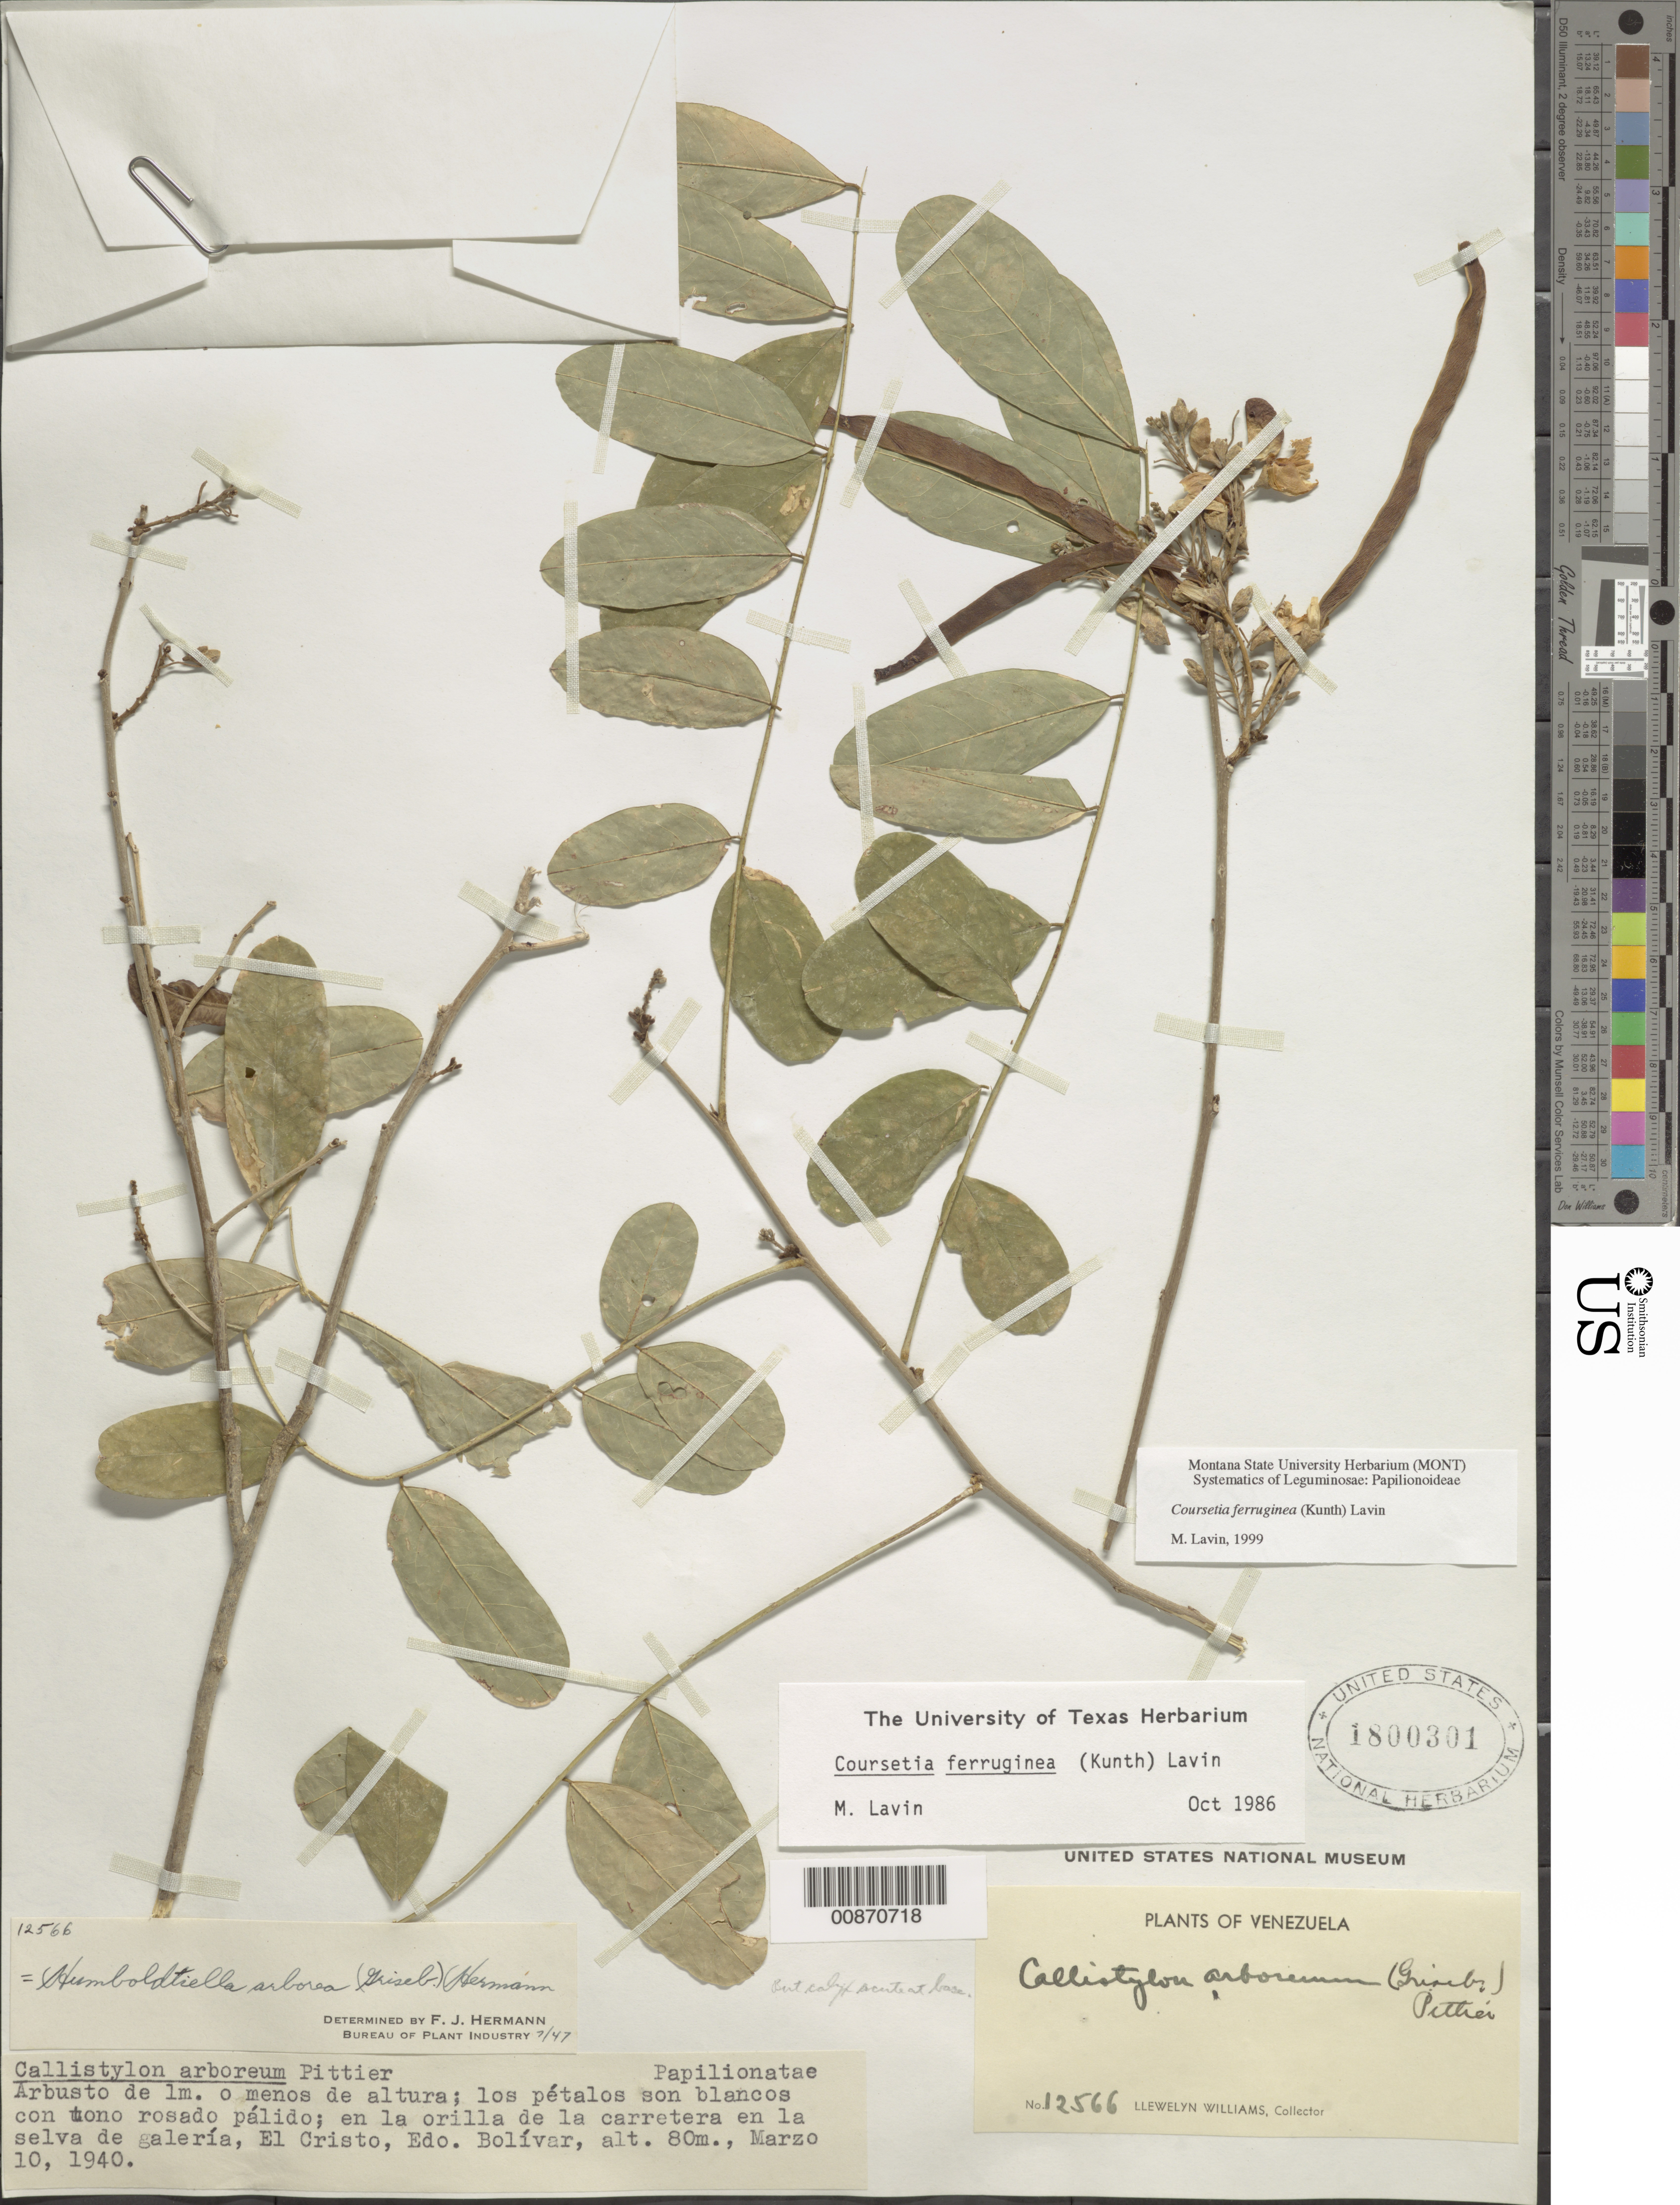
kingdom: Plantae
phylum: Tracheophyta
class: Magnoliopsida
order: Fabales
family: Fabaceae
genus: Coursetia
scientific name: Coursetia ferruginea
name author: (Kunth) Lavin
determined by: Lavin, M.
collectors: Ll. Williams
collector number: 12566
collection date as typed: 10-Mar-40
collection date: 1940-03-10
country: Venezuela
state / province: Bolívar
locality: El Cristo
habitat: Orilla de la carretera en la selva de galeria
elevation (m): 80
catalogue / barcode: US 1800301